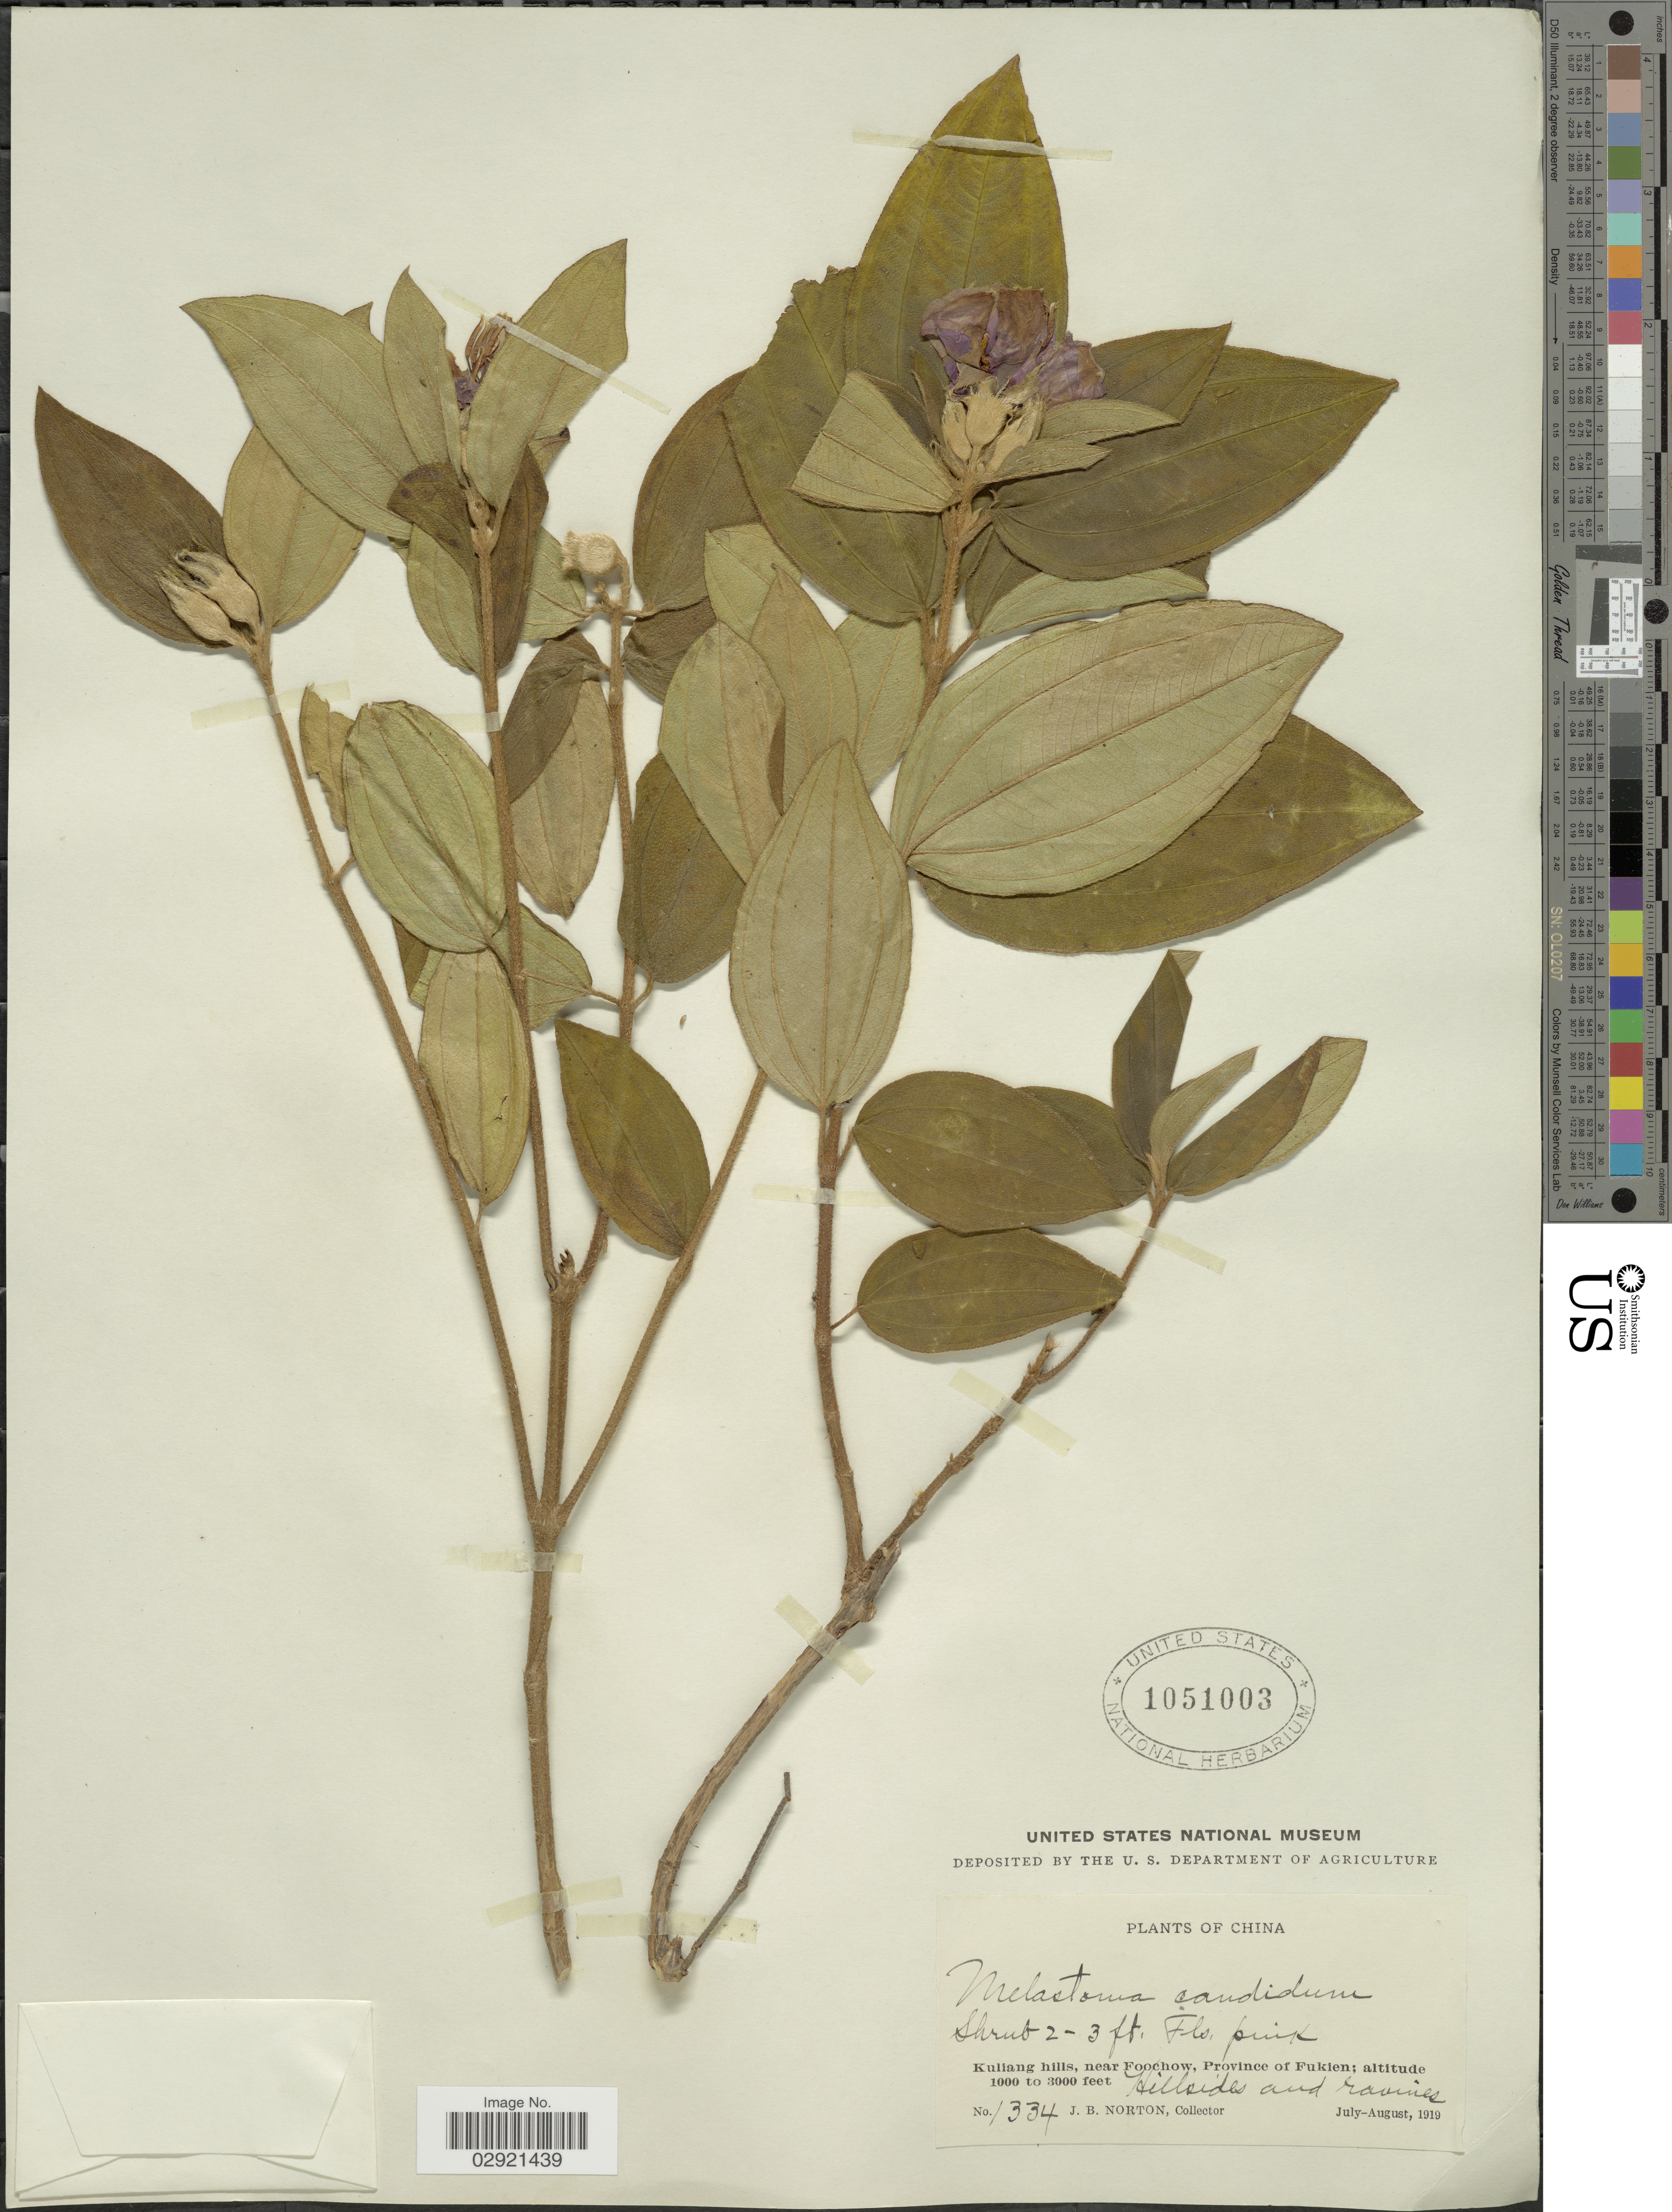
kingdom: Plantae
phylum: Tracheophyta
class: Magnoliopsida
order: Myrtales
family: Melastomataceae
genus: Melastoma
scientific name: Melastoma candidum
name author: D. Don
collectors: J. B. Norton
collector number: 1334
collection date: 1919-07/1919-08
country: China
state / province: Fujian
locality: Kuliang hills, near Foochow, Province of Fukien.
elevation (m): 305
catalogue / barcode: US 1051003